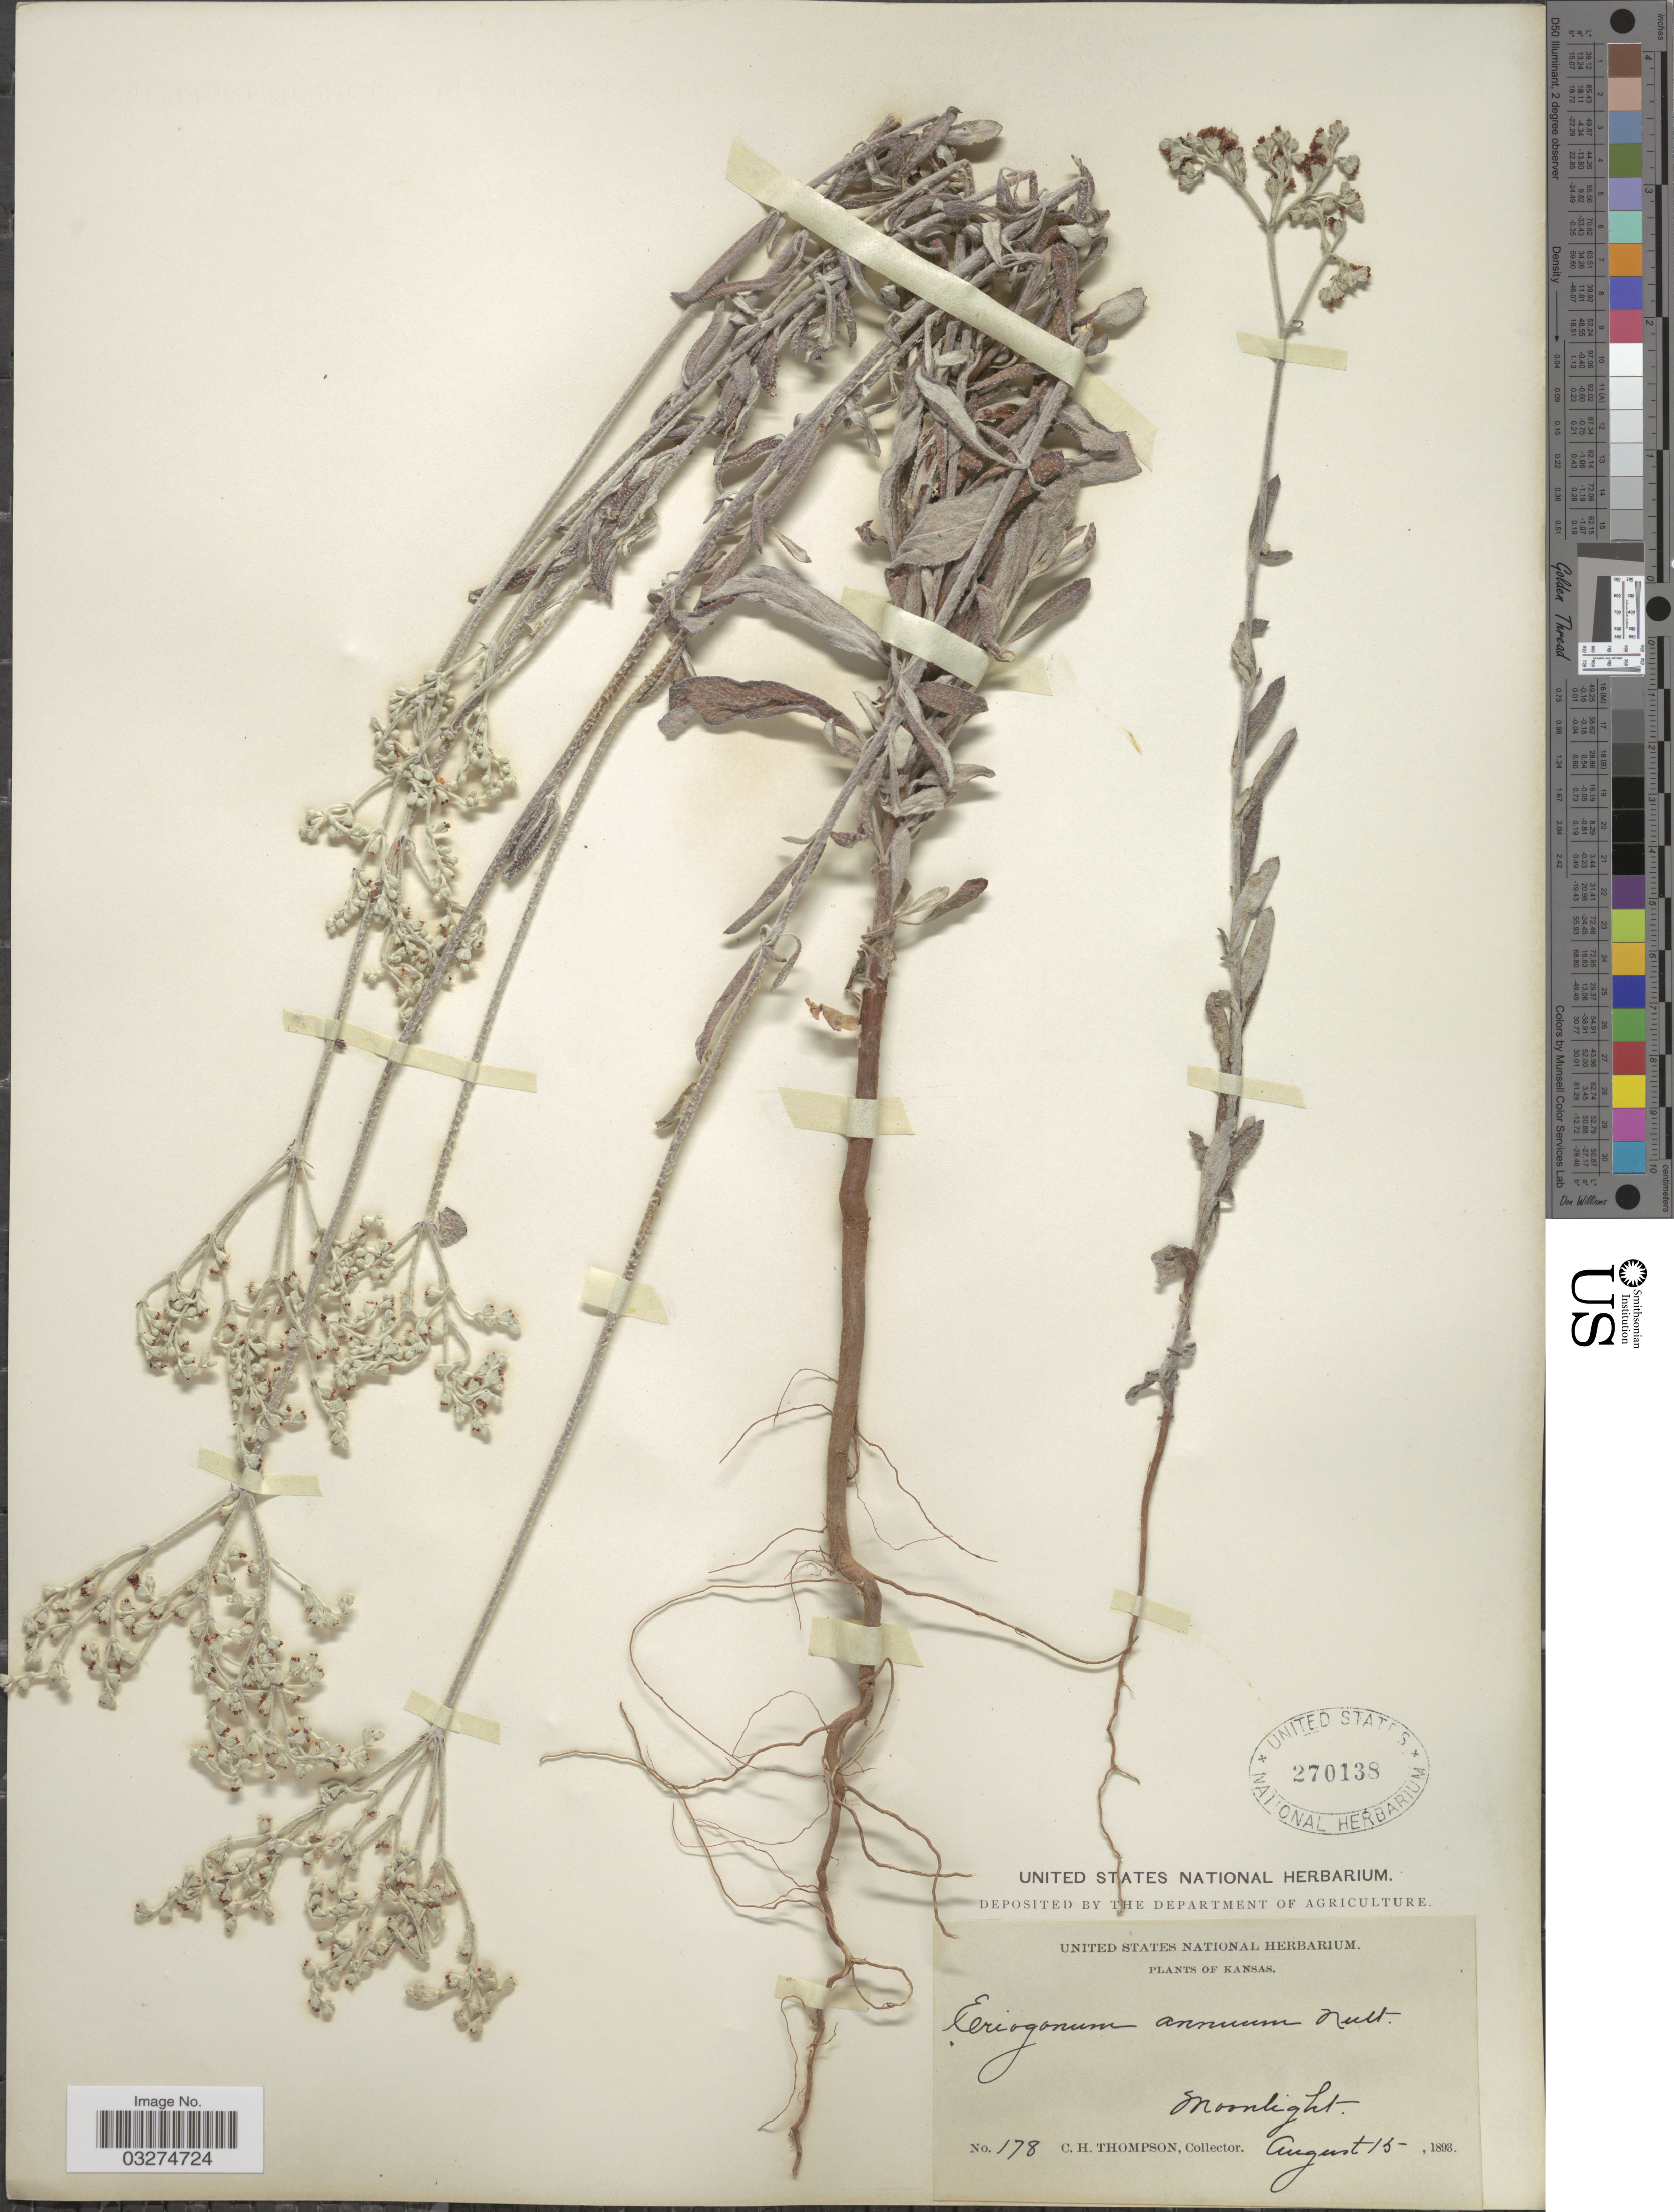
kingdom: Plantae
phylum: Tracheophyta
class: Magnoliopsida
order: Caryophyllales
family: Polygonaceae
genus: Eriogonum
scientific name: Eriogonum annuum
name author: Nutt.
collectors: C. H. Thompson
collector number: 178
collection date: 1893-08-15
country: United States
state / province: Kansas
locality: Moonlight.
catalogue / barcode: US 270138